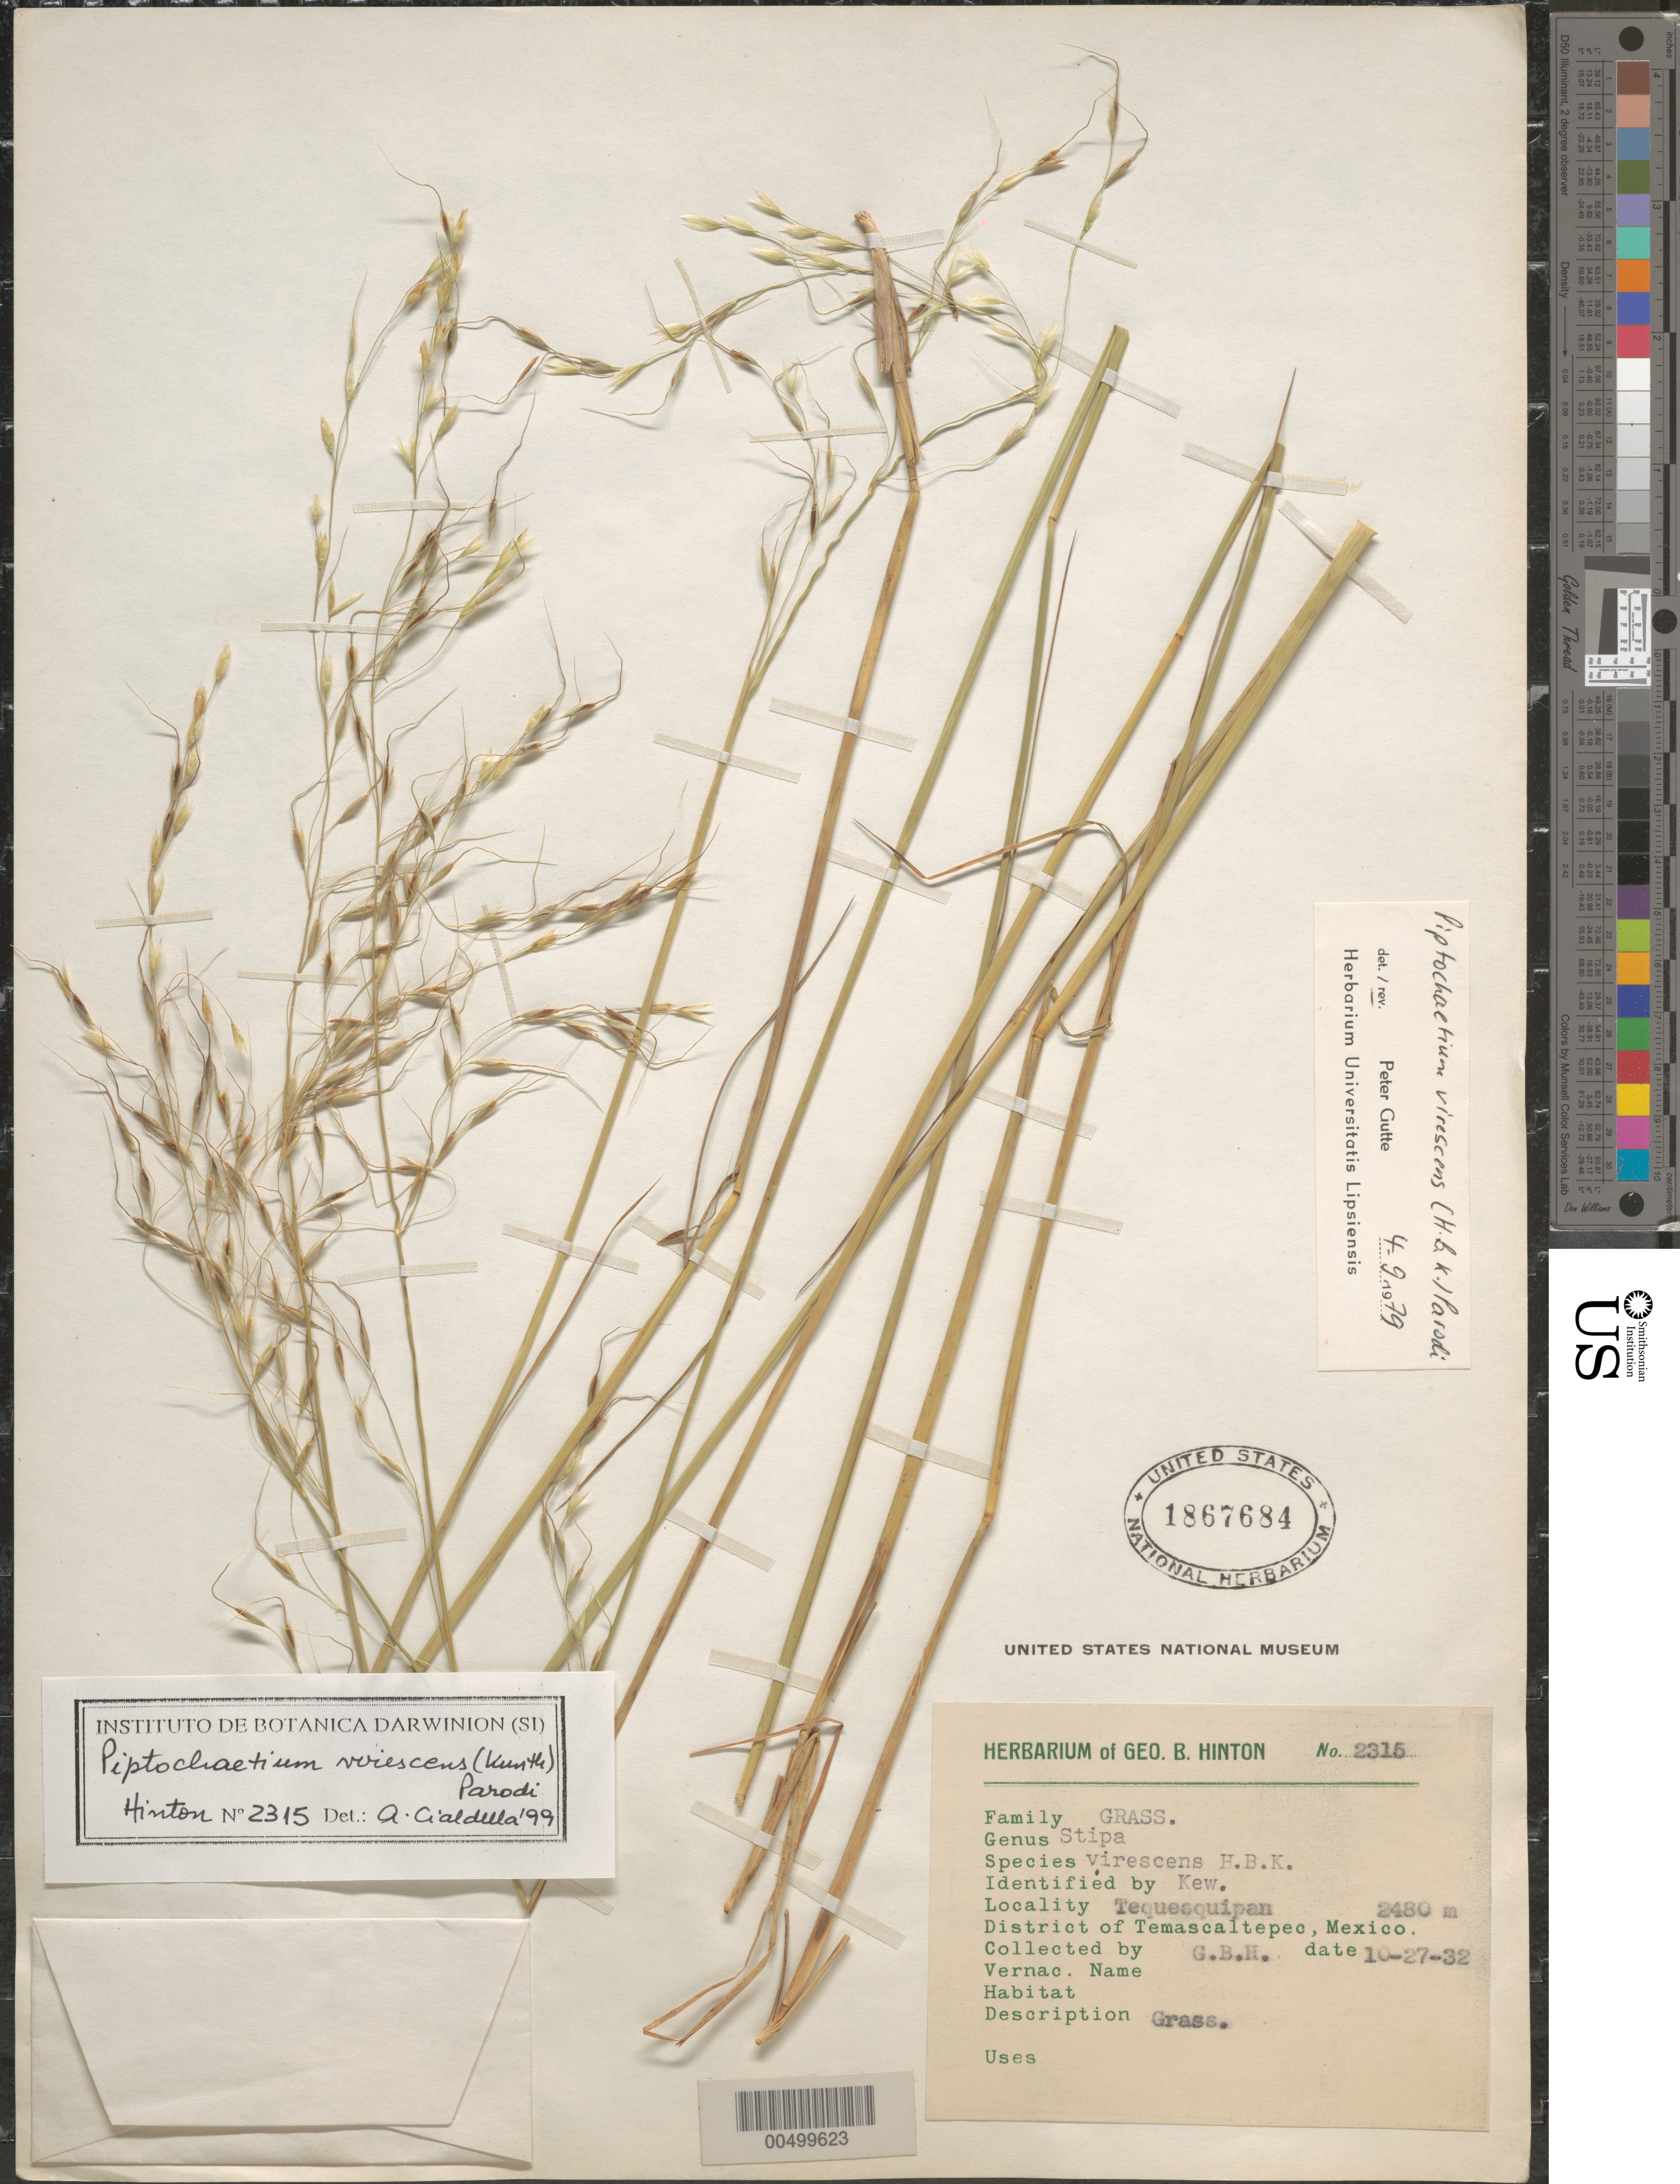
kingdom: Plantae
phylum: Tracheophyta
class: Liliopsida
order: Poales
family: Poaceae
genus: Piptochaetium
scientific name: Piptochaetium virescens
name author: (Kunth) Parodi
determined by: Gutte, P.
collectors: G. B. Hinton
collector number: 2315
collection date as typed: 27 Oct 1932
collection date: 1932-10-27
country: Mexico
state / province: México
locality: Temascaltepec Dist, Tequesquipan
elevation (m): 2480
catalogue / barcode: US 1867684